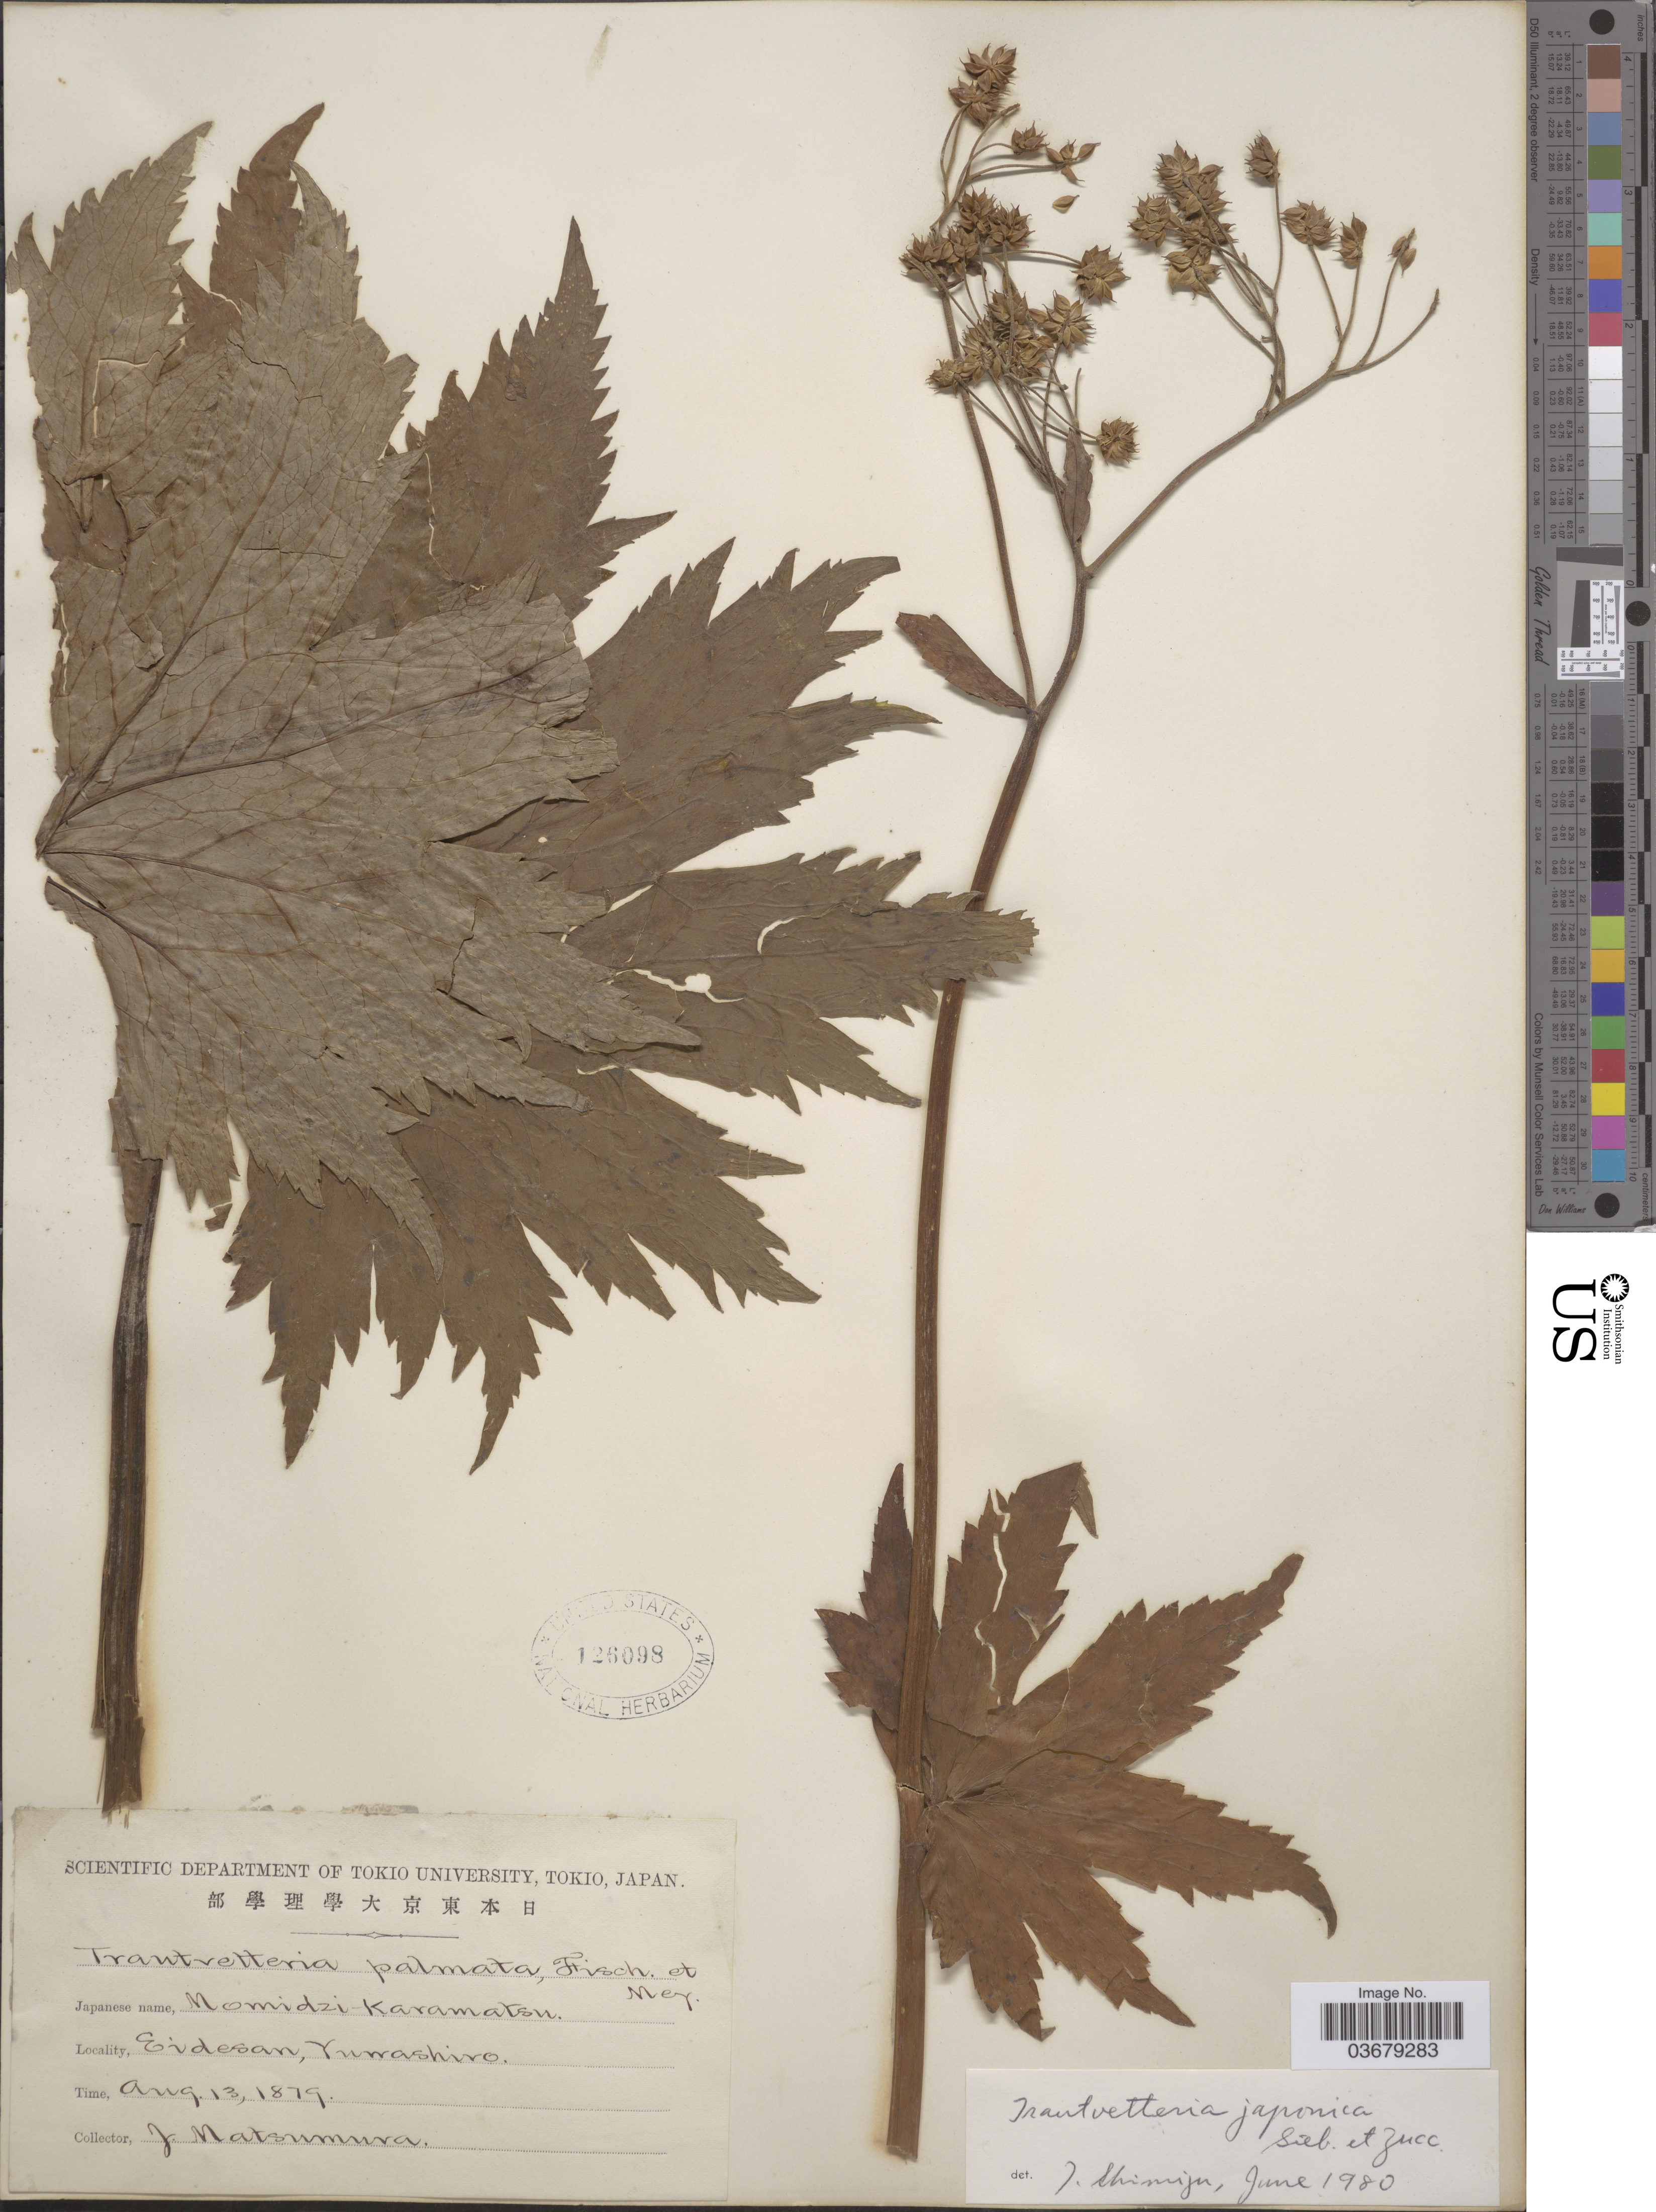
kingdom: Plantae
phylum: Tracheophyta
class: Magnoliopsida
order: Ranunculales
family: Ranunculaceae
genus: Trautvetteria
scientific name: Trautvetteria japonica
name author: Siebold & Zucc.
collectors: J. Matsumura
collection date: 1879-08-13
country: Japan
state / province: Tokyo, Federal City of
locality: Eidesan, Yuwashiro.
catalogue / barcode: US 126098